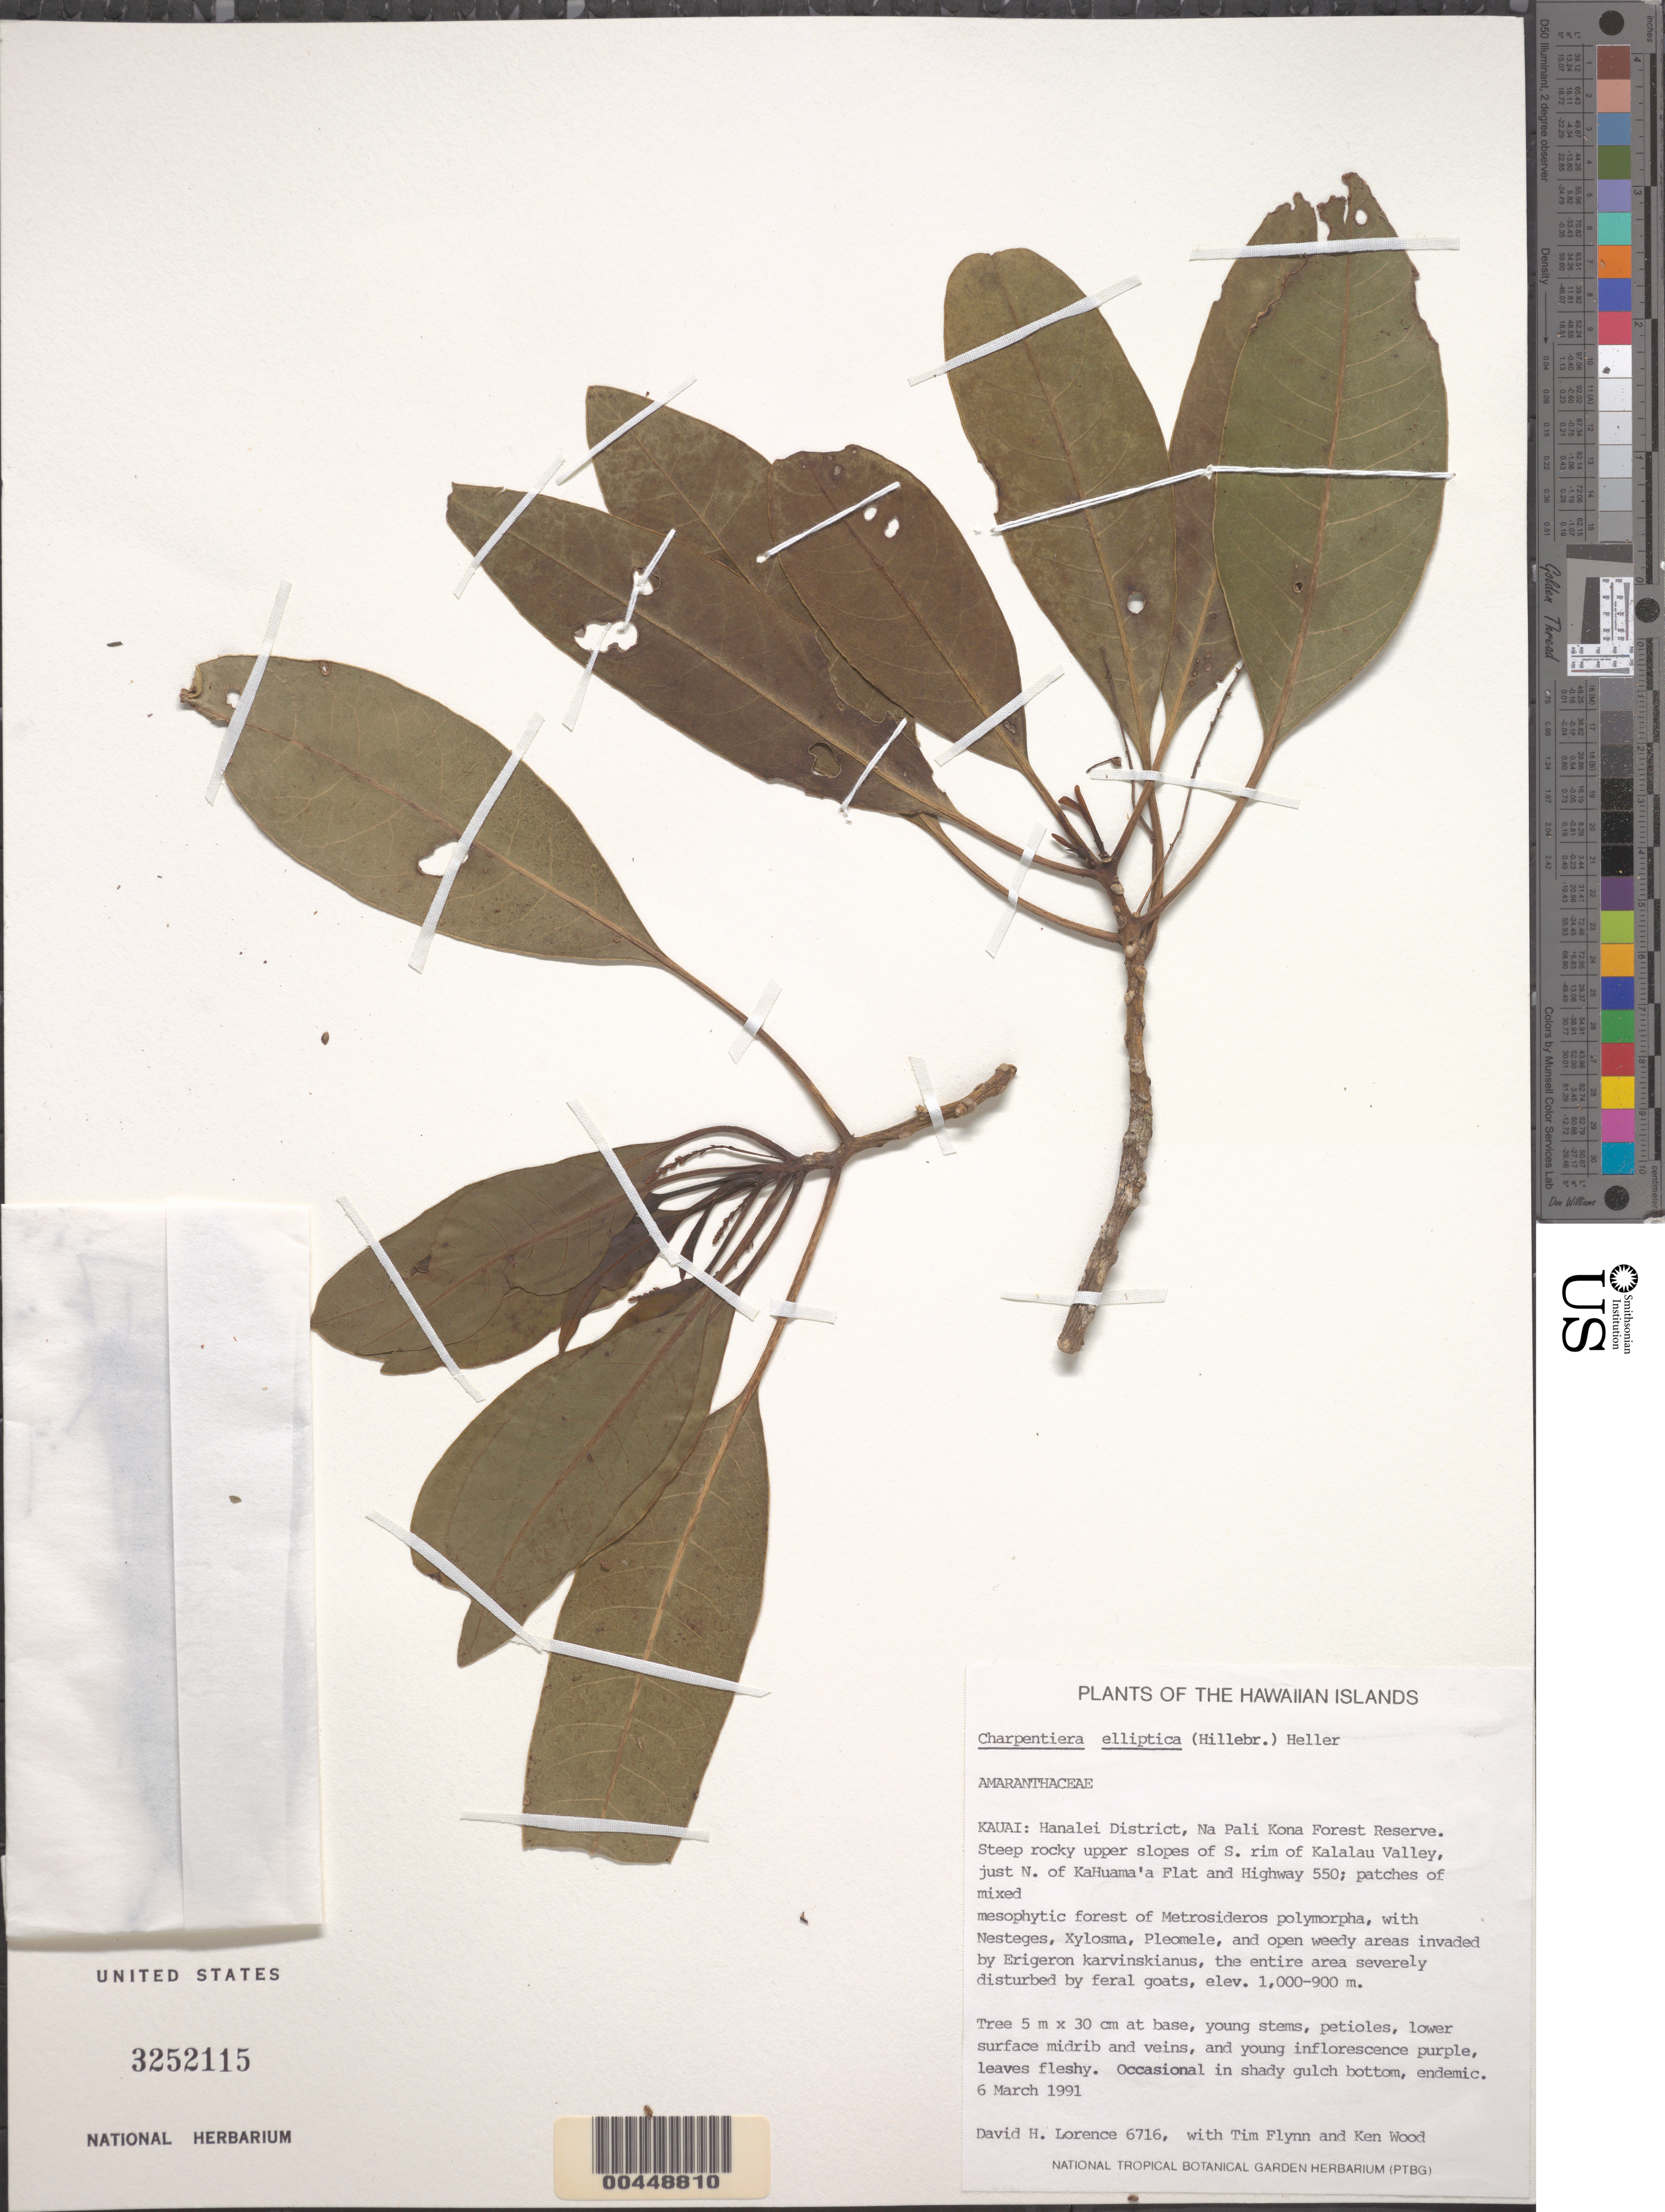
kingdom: Plantae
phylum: Tracheophyta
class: Magnoliopsida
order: Caryophyllales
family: Amaranthaceae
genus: Charpentiera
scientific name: Charpentiera elliptica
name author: (Hillebr.) A. Heller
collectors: D. Lorence, T. W. Flynn & K. Wood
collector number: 6716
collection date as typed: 6 Mar 1991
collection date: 1991-03-06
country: United States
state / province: Hawaii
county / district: Kauai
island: Kaua'i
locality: Hanalei Dist., Na Pali Kona For Res, upper slopes of S rim of Kalalau Valley, just N of KaHuamaa Flat and Hwy 550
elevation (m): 900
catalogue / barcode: US 3252115